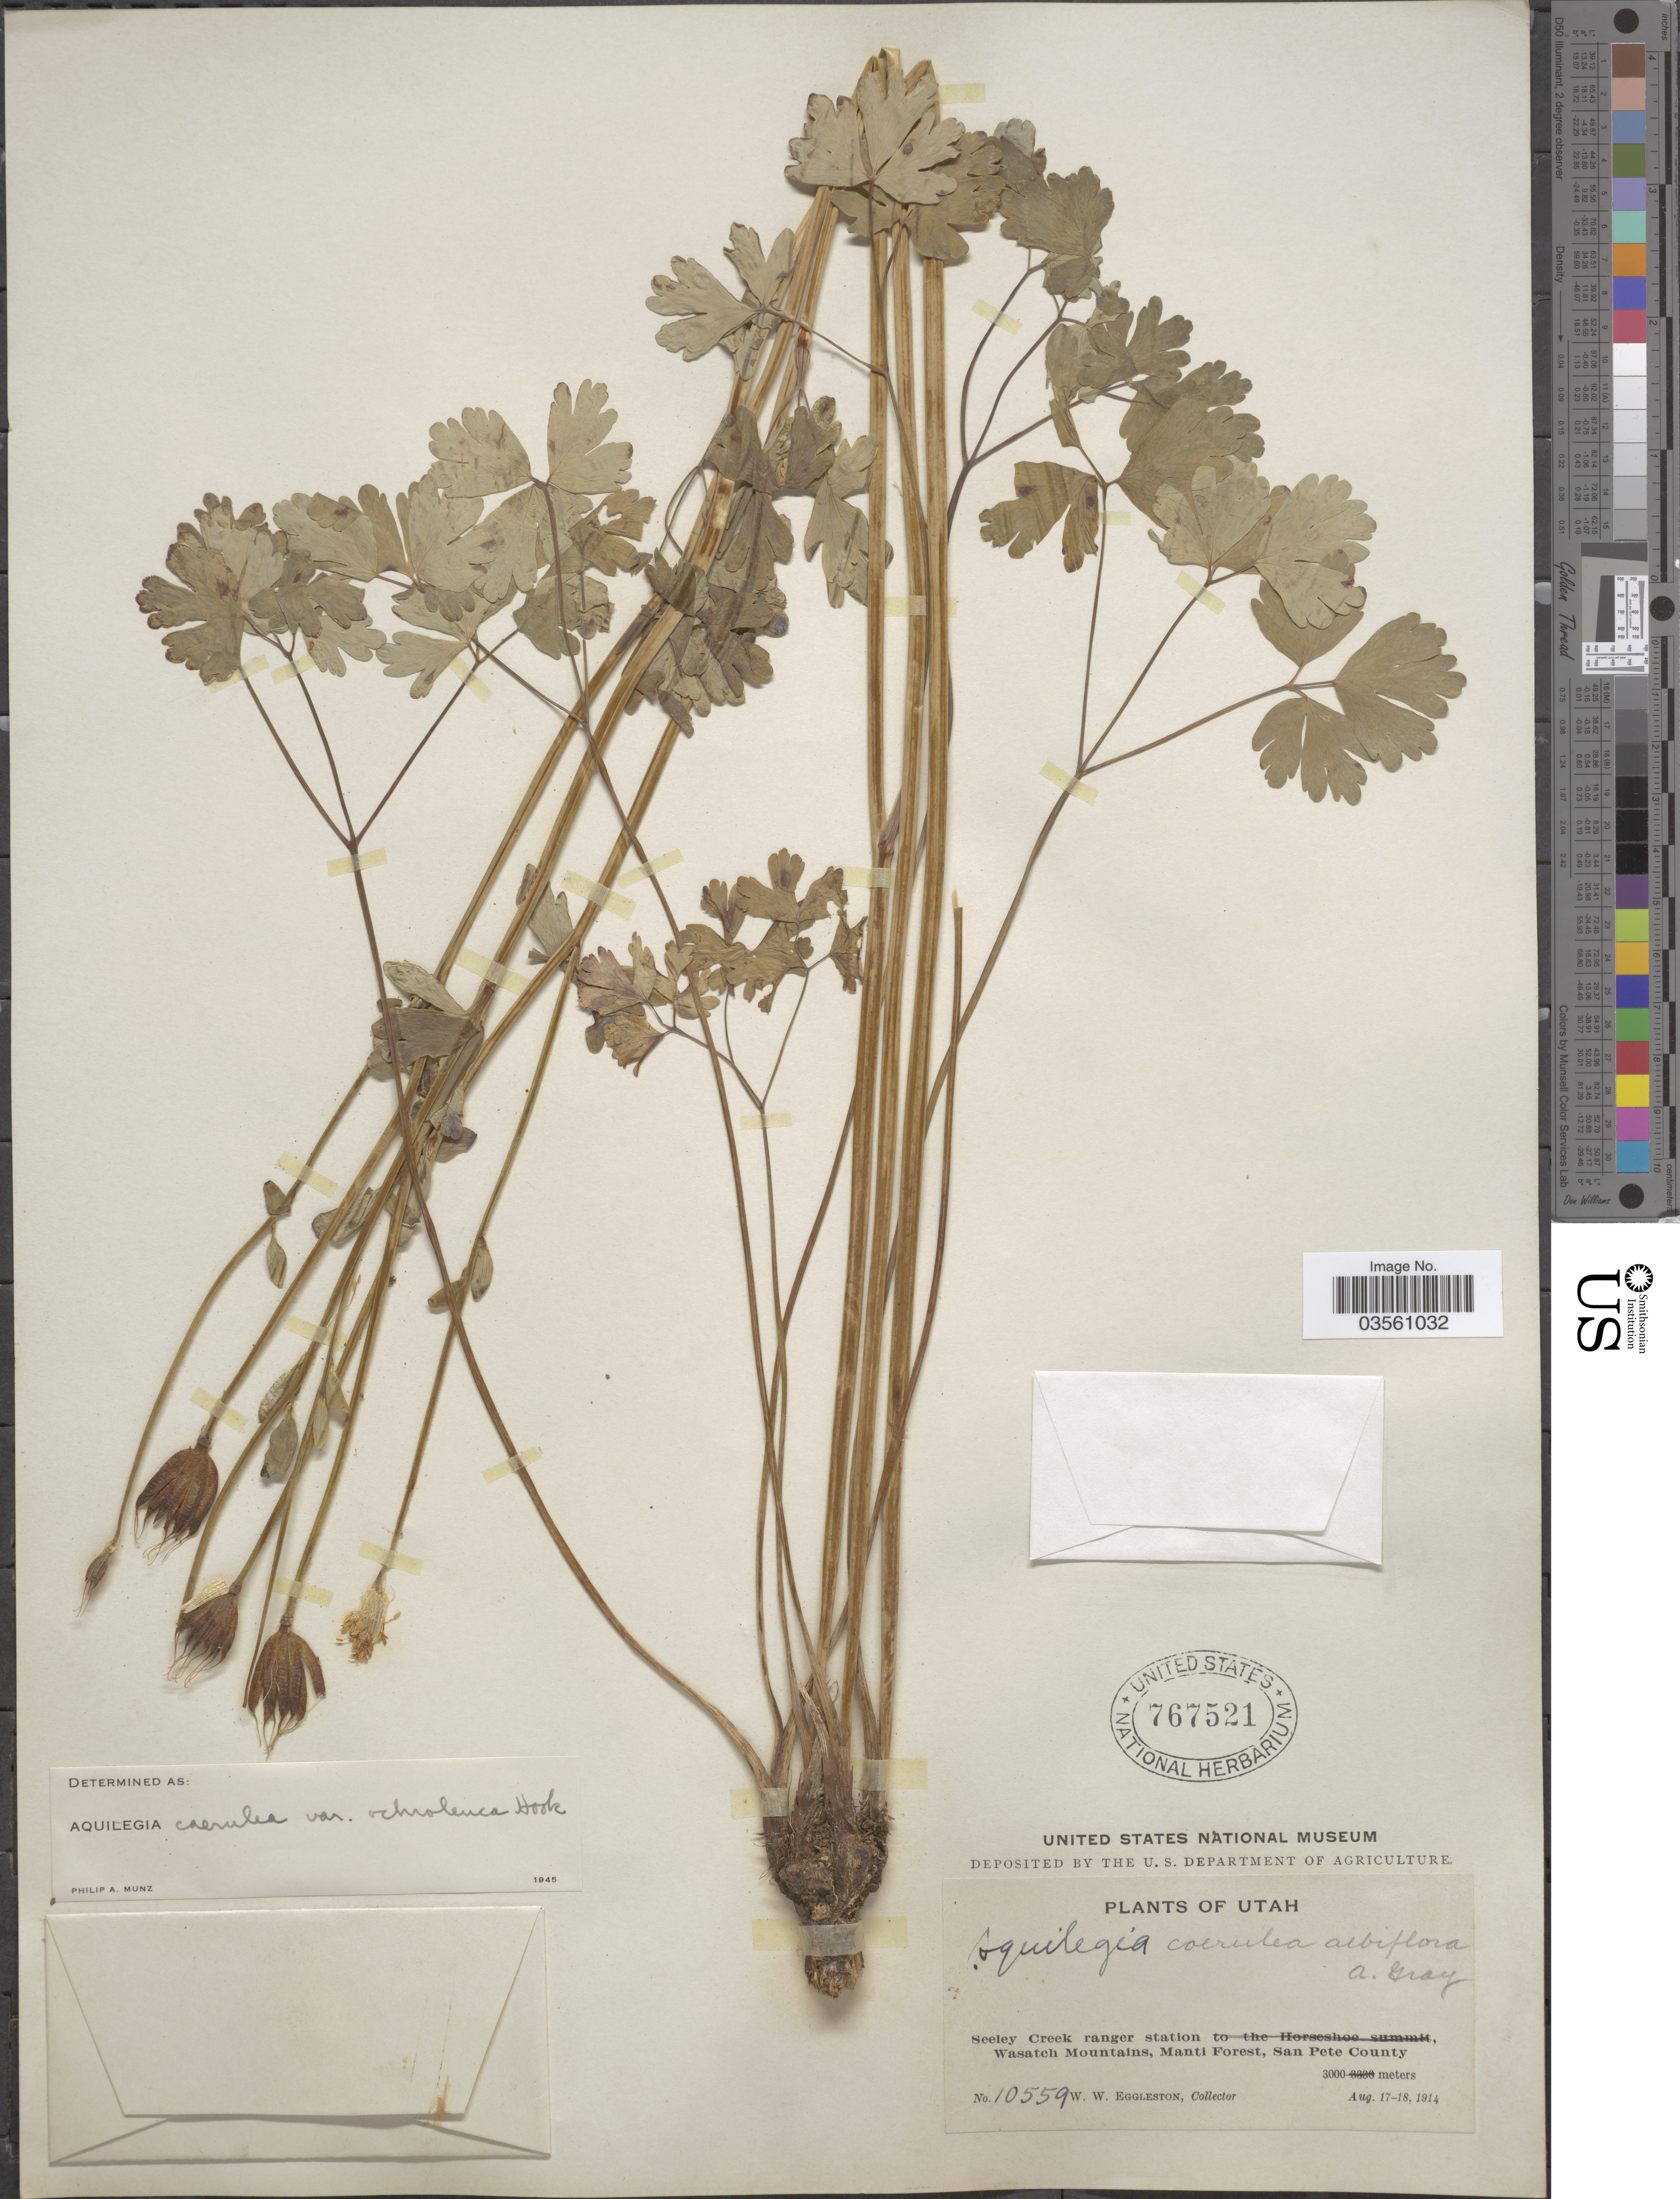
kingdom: Plantae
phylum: Tracheophyta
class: Magnoliopsida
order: Ranunculales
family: Ranunculaceae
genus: Aquilegia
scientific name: Aquilegia coerulea var. ochroleuca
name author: Hook.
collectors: W. W. Eggleston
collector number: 10559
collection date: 1914-08-17/1914-08-18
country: United States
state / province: Utah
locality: Seeley Creek ranger station, Wasatch Mountains, Manti Forest, San Pete County.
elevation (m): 3000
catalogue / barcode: US 767521